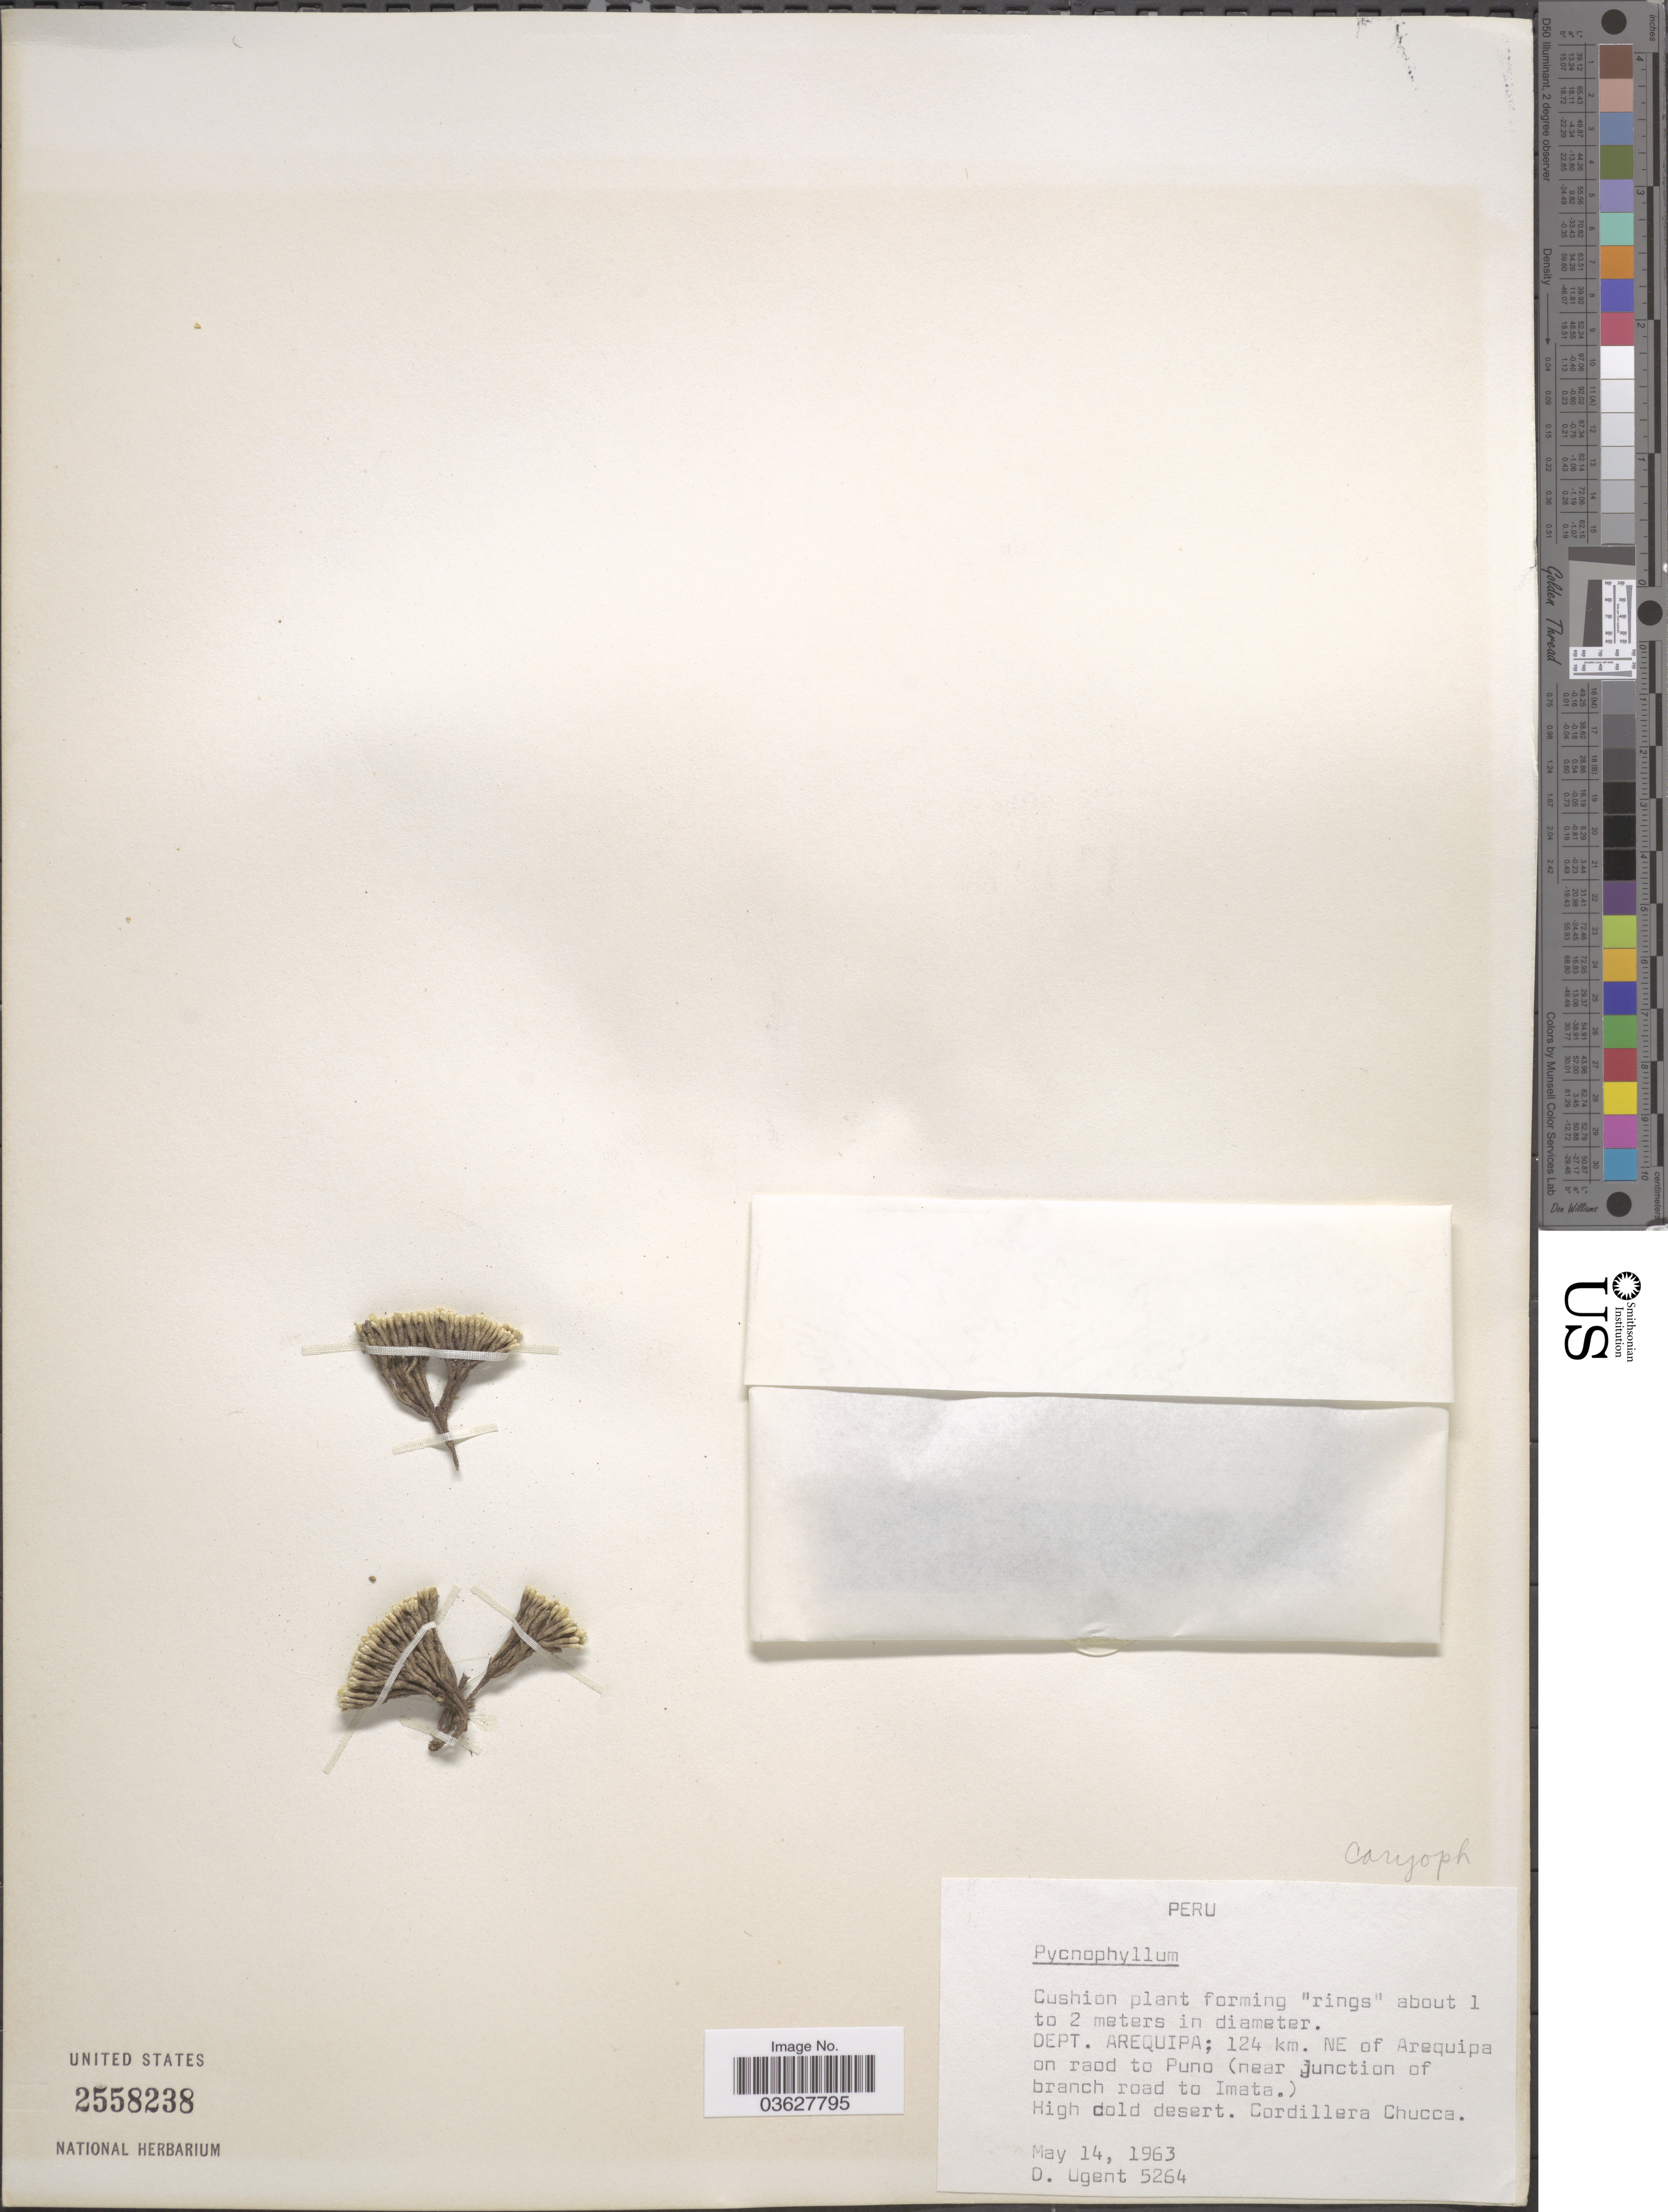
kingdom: Plantae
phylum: Tracheophyta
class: Magnoliopsida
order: Caryophyllales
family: Caryophyllaceae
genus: Pycnophyllum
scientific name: Pycnophyllum sp.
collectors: D. Ugent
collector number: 5264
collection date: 1963-05-14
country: Peru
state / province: Arequipa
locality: Dept. Arequipa: 124 km. NE of Arequipa on road to Puno (near junction of branch road to Imata). High cold desert. Cordillera Chucca.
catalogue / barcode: US 2558238